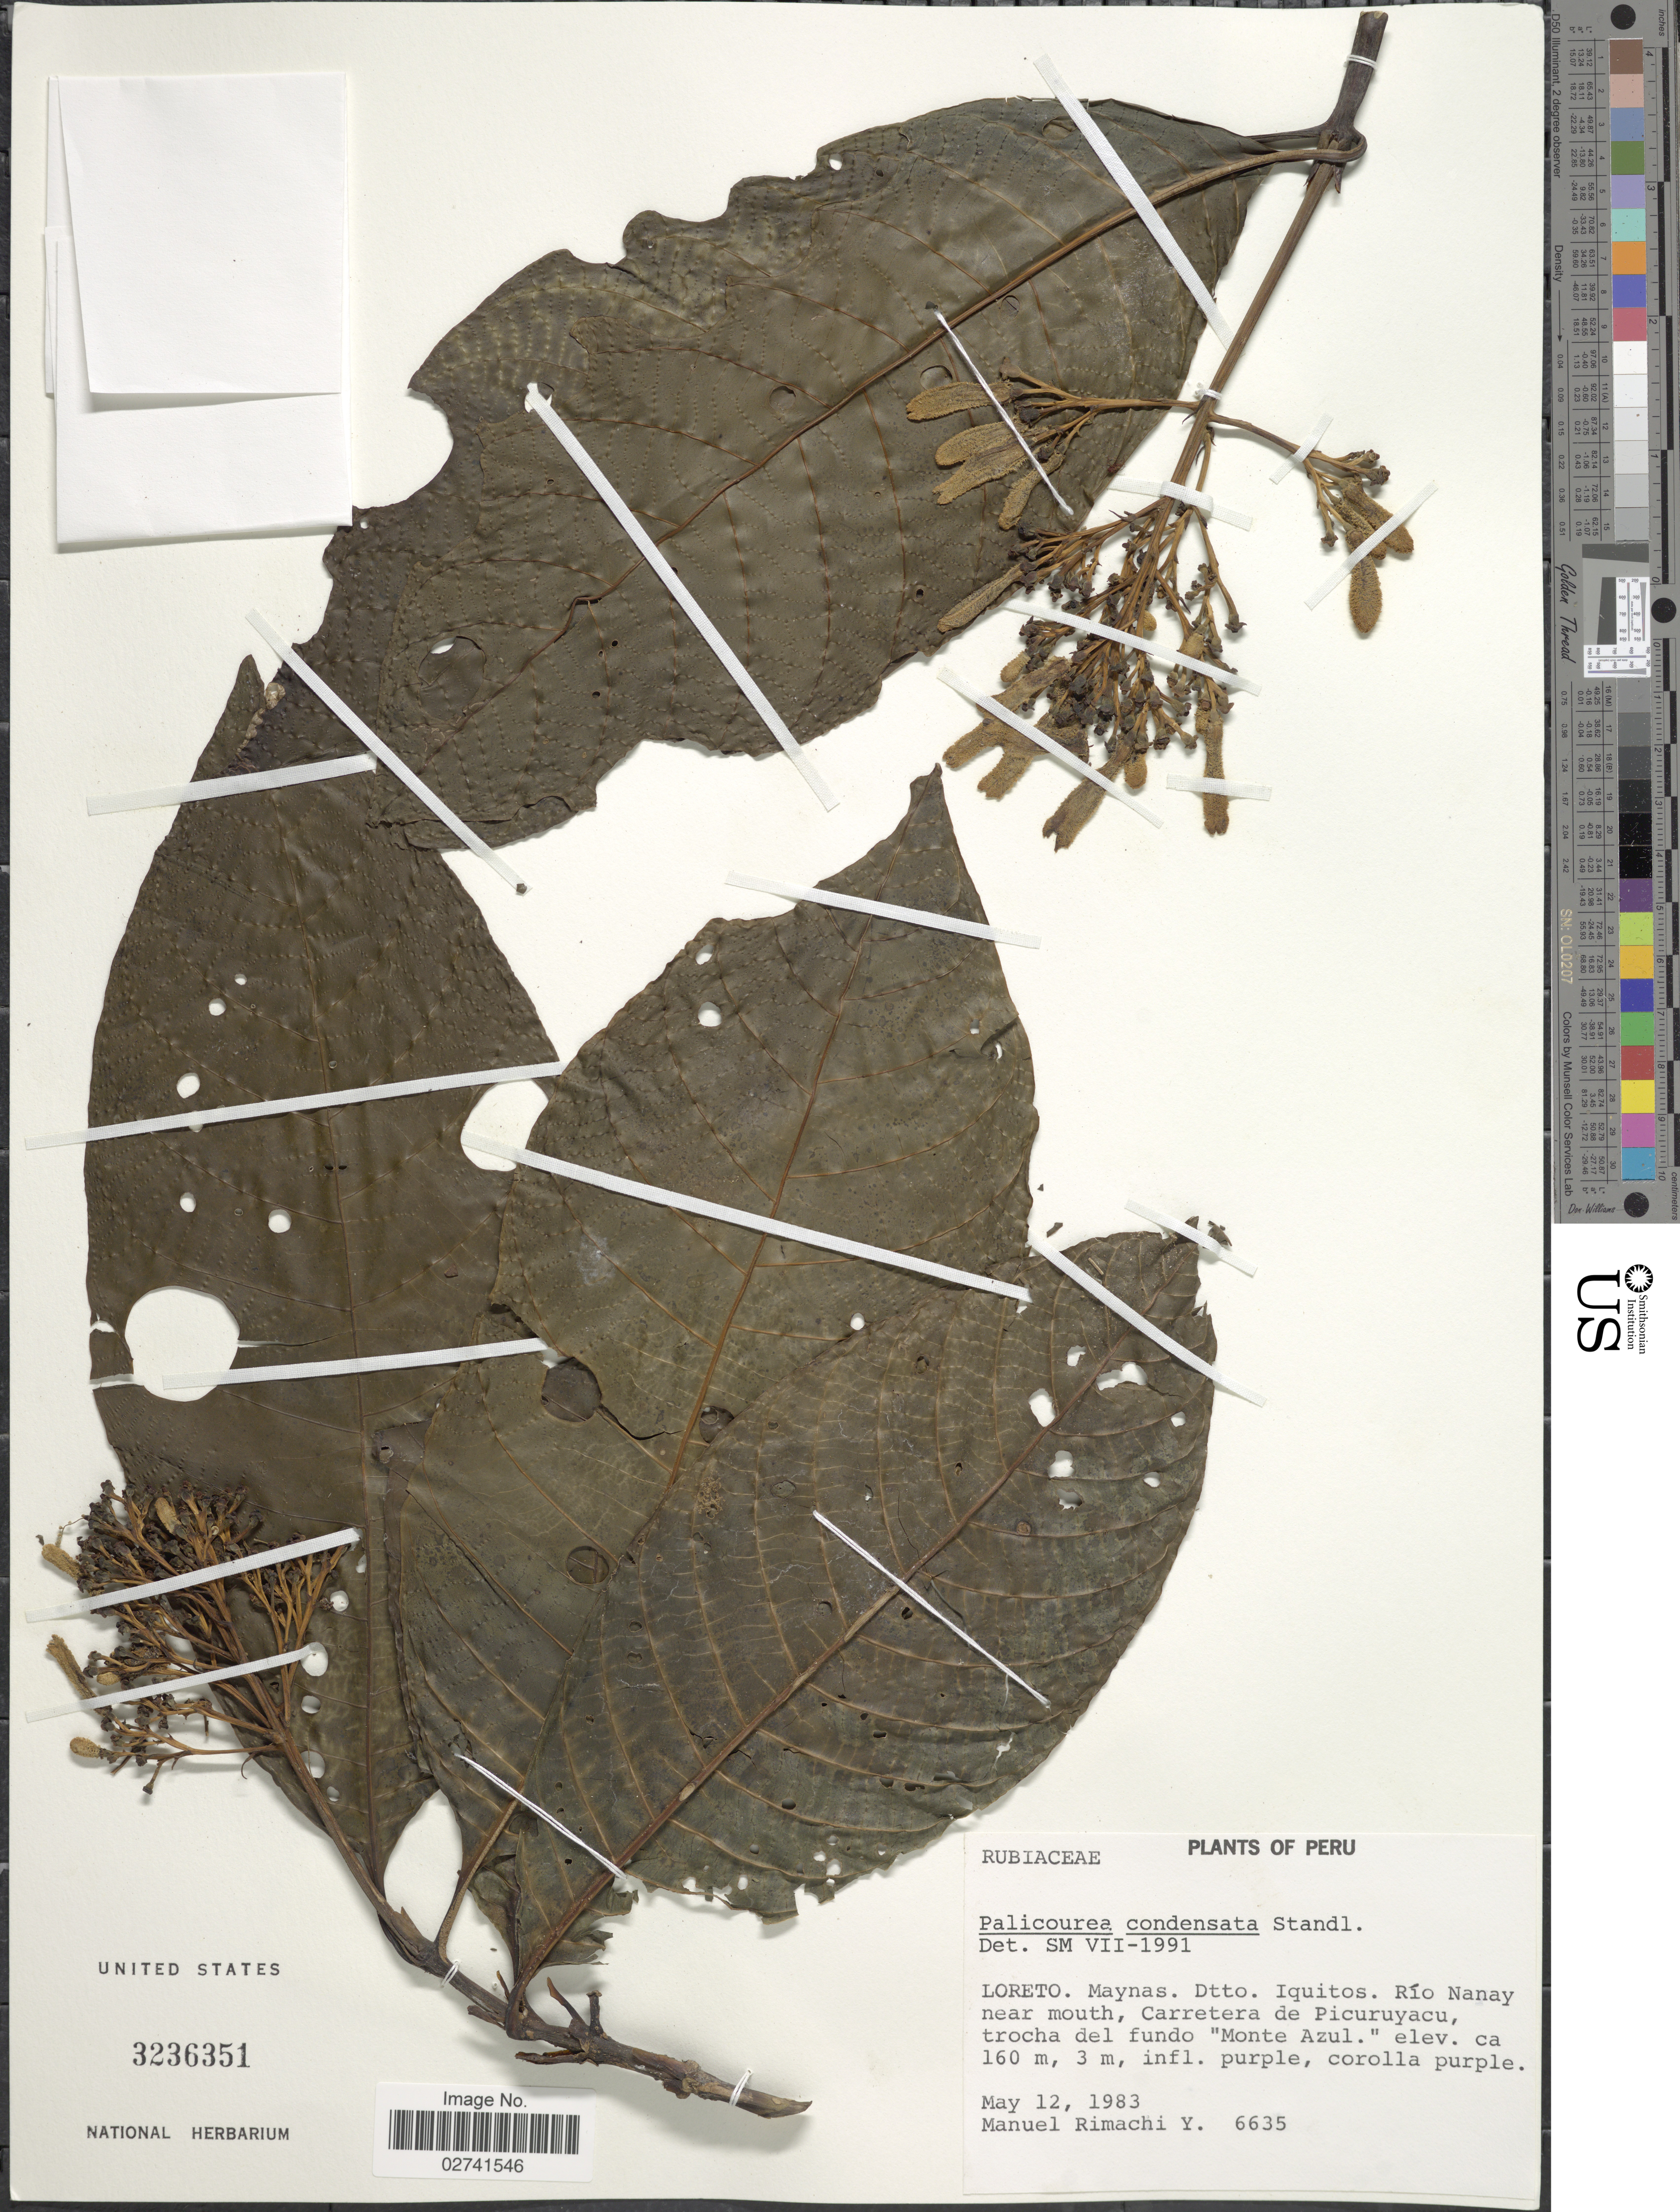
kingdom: Plantae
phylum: Tracheophyta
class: Magnoliopsida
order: Gentianales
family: Rubiaceae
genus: Palicourea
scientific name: Palicourea lasiantha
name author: Krause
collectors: M. Rimachi Y.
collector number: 6635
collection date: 1983-05-12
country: Peru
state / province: Loreto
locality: Maynas. Dtto Iquitos. Río Nanay near mouth, Carretera de Picuruyacu, trocha del fundo 'Monte Azul'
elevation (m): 160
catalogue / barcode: US 3236351